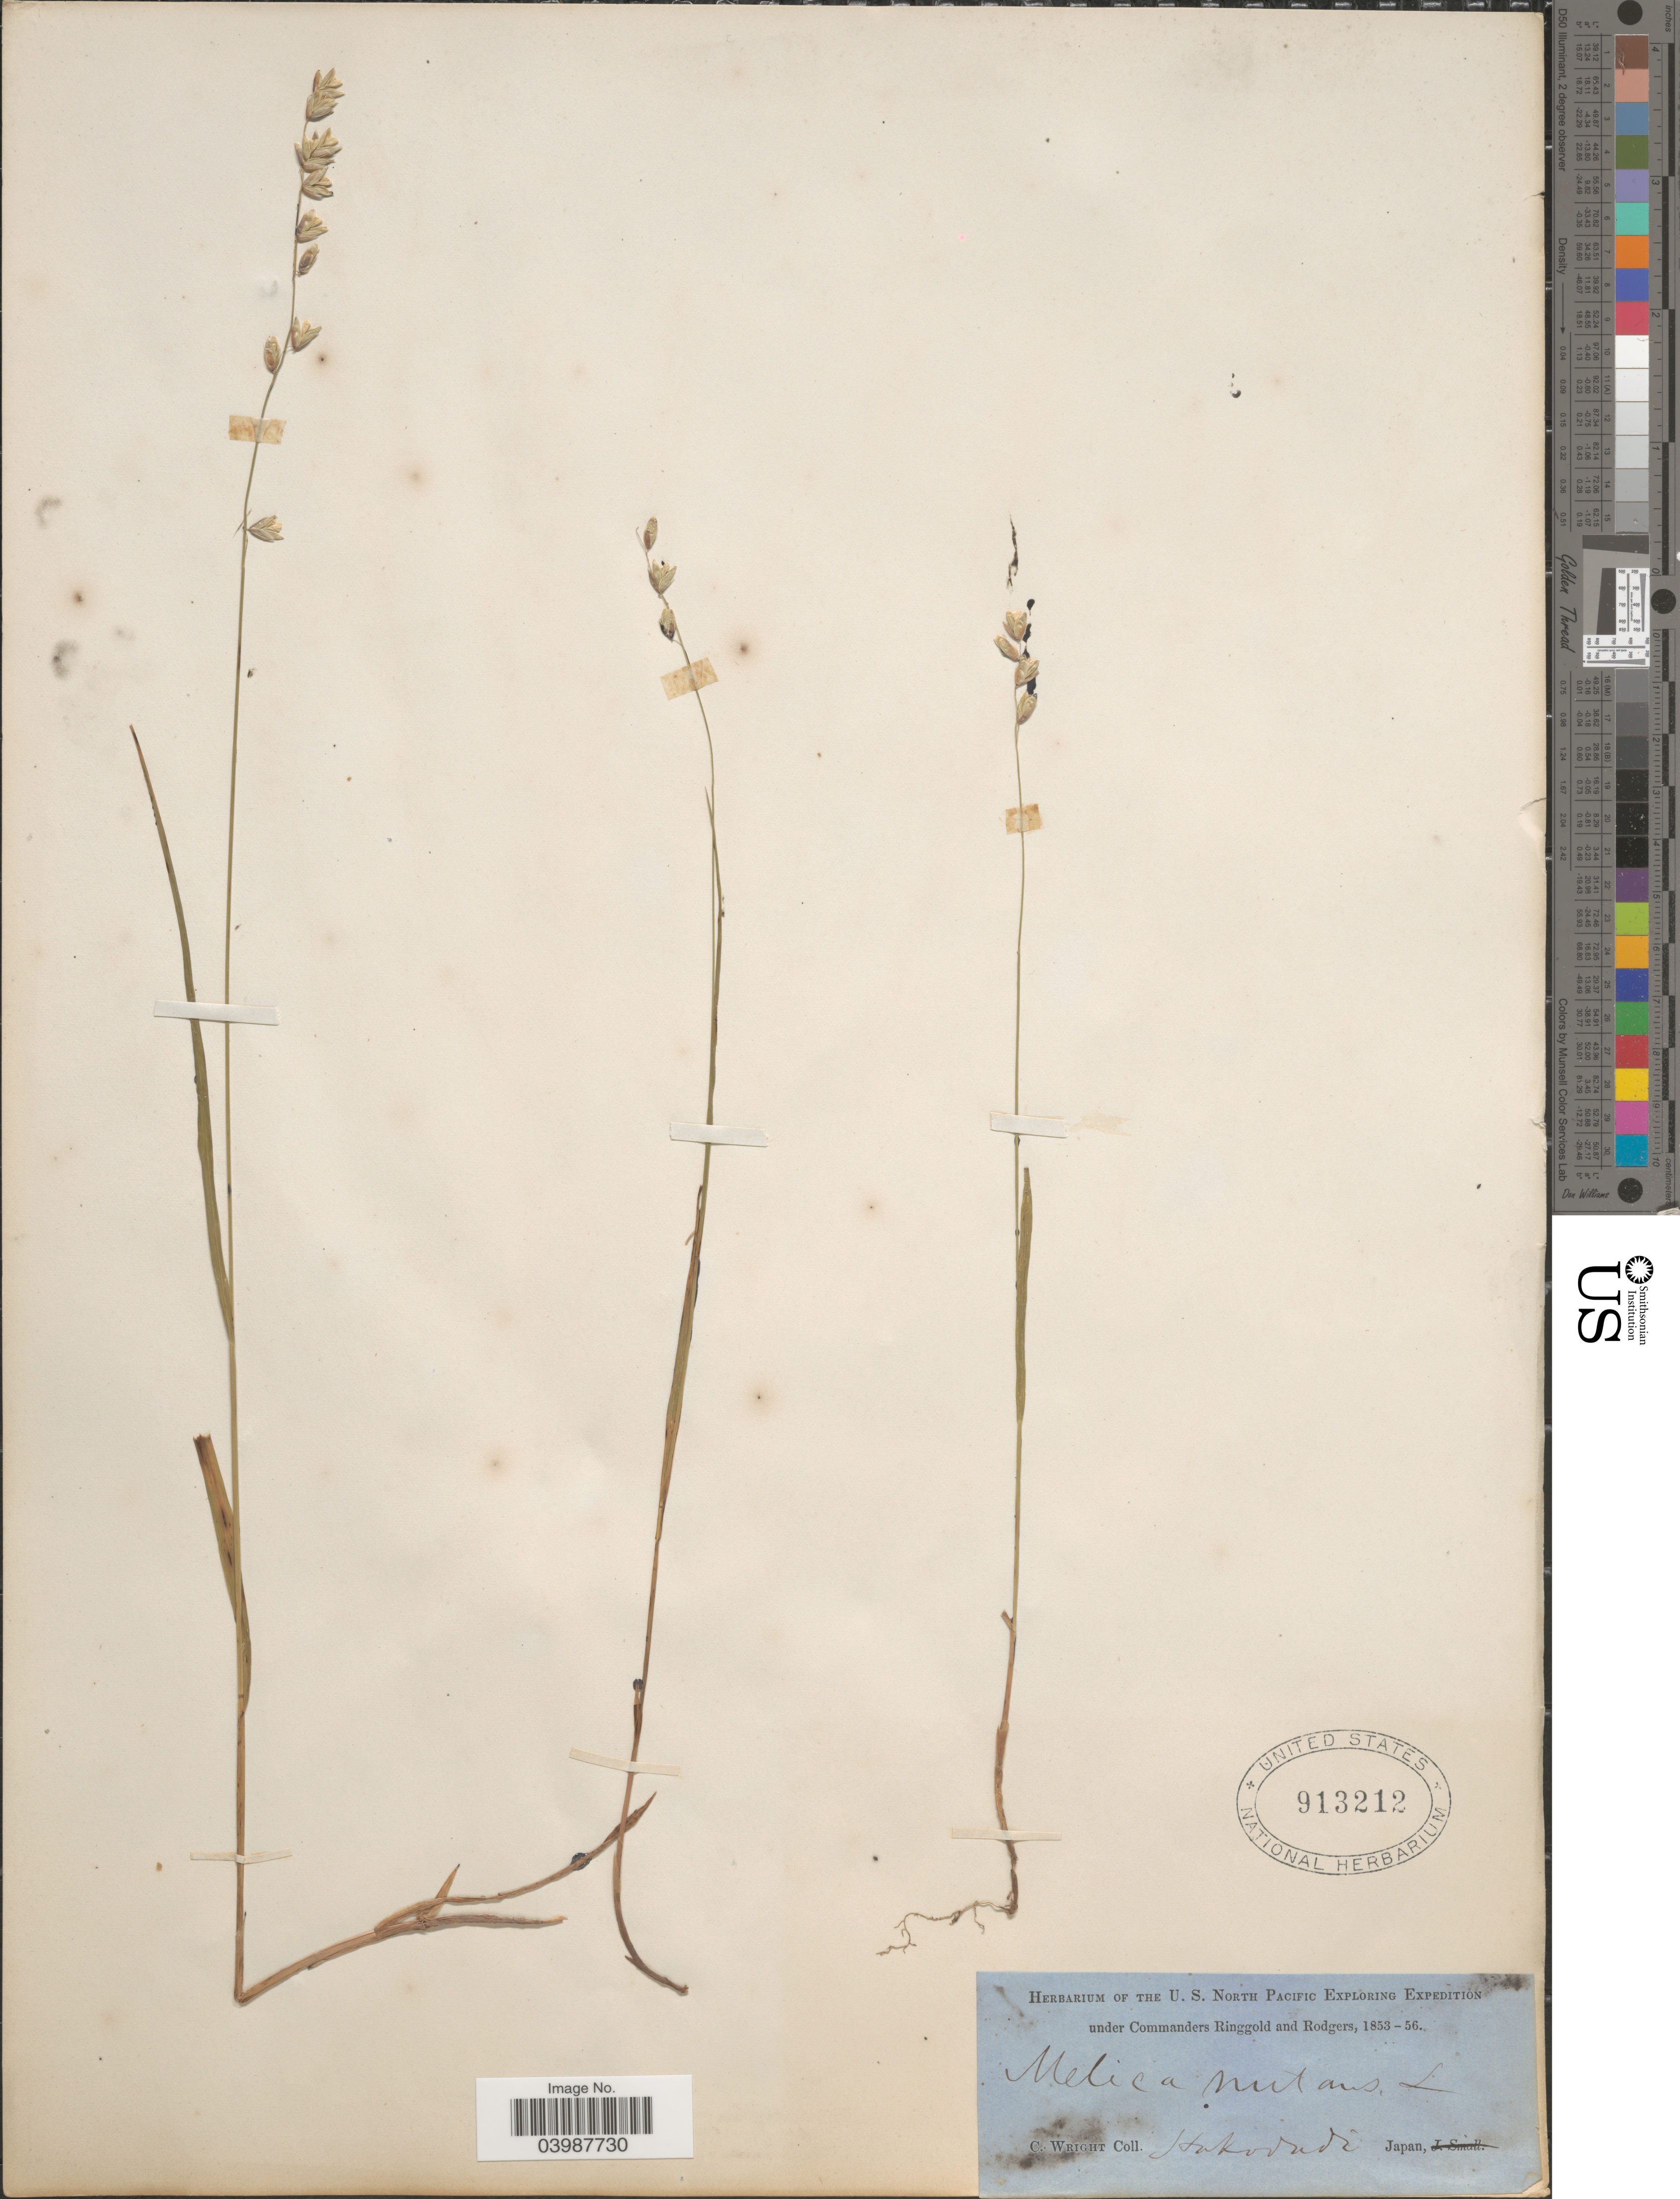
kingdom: Plantae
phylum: Tracheophyta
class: Liliopsida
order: Poales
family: Poaceae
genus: Melica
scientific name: Melica nutans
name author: L.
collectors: C. Wright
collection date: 1853/1856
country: Japan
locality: Hakodadi.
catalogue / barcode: US 913212